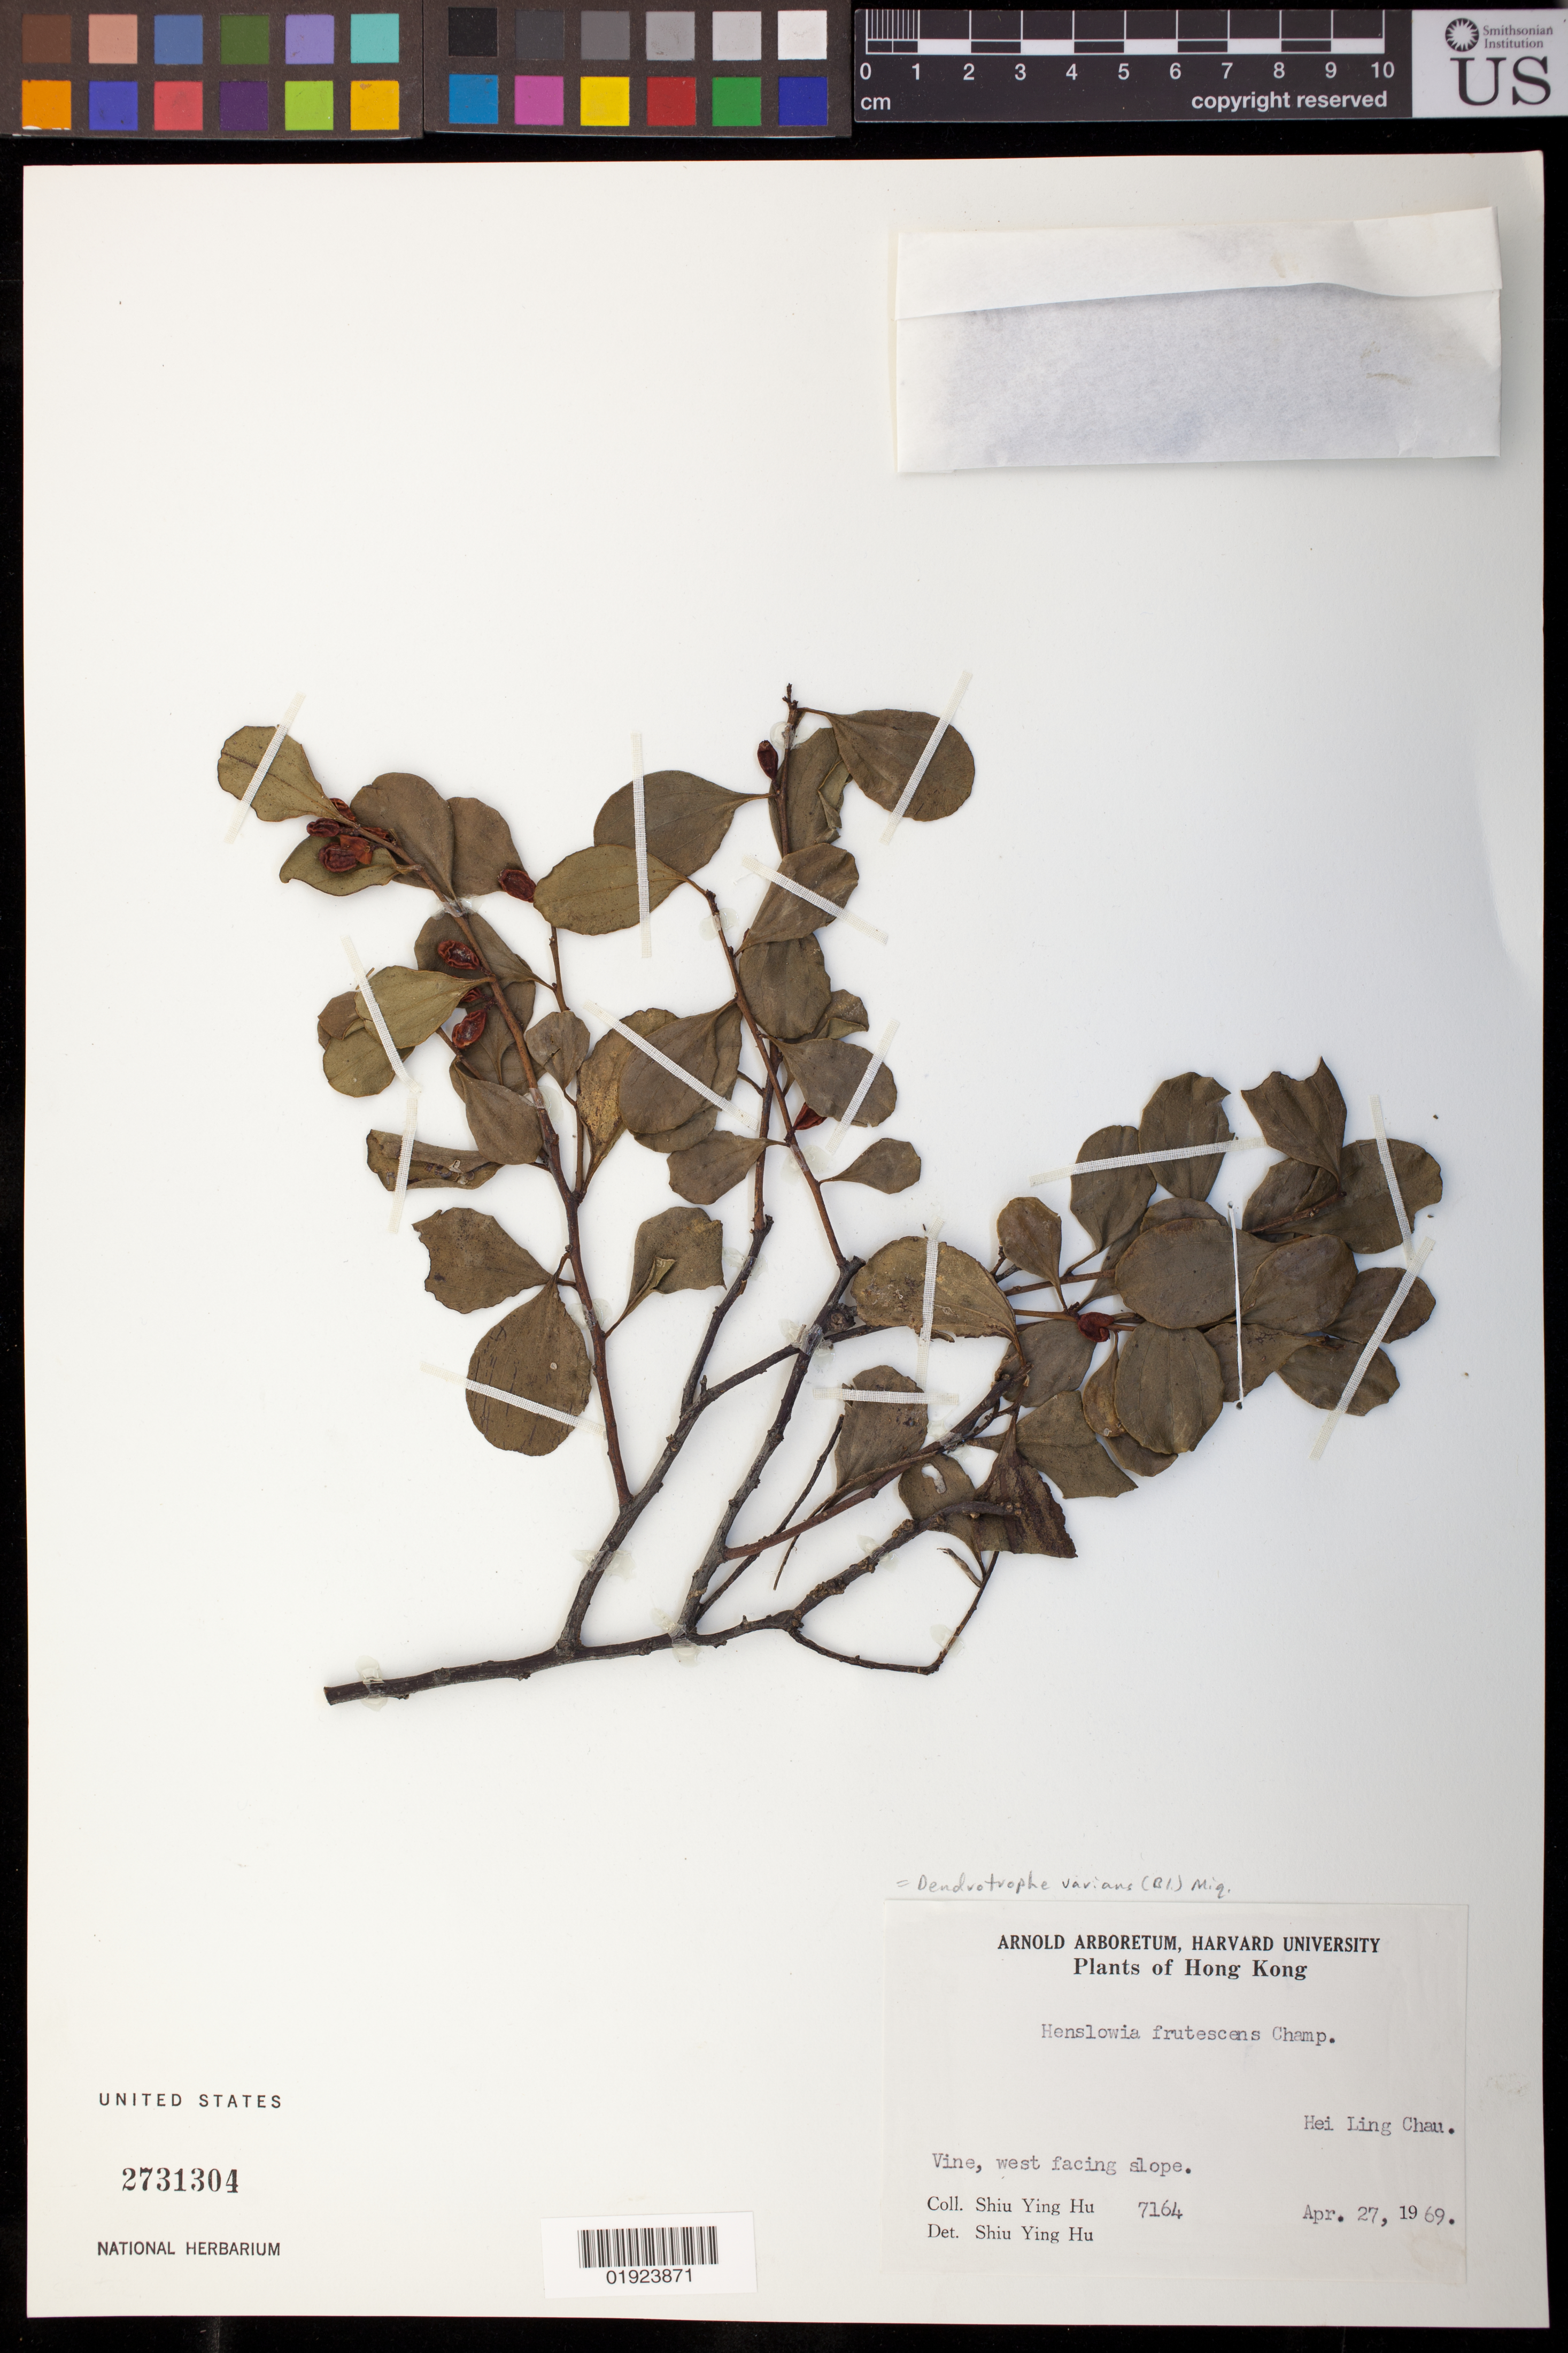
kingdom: Plantae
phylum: Tracheophyta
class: Magnoliopsida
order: Santalales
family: Amphorogynaceae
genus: Dendrotrophe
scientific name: Dendrotrophe varians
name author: (Blume) Miq.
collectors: S. Y. Hu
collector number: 7164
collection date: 1969-04-27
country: China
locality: west facing slope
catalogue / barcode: US 2731304